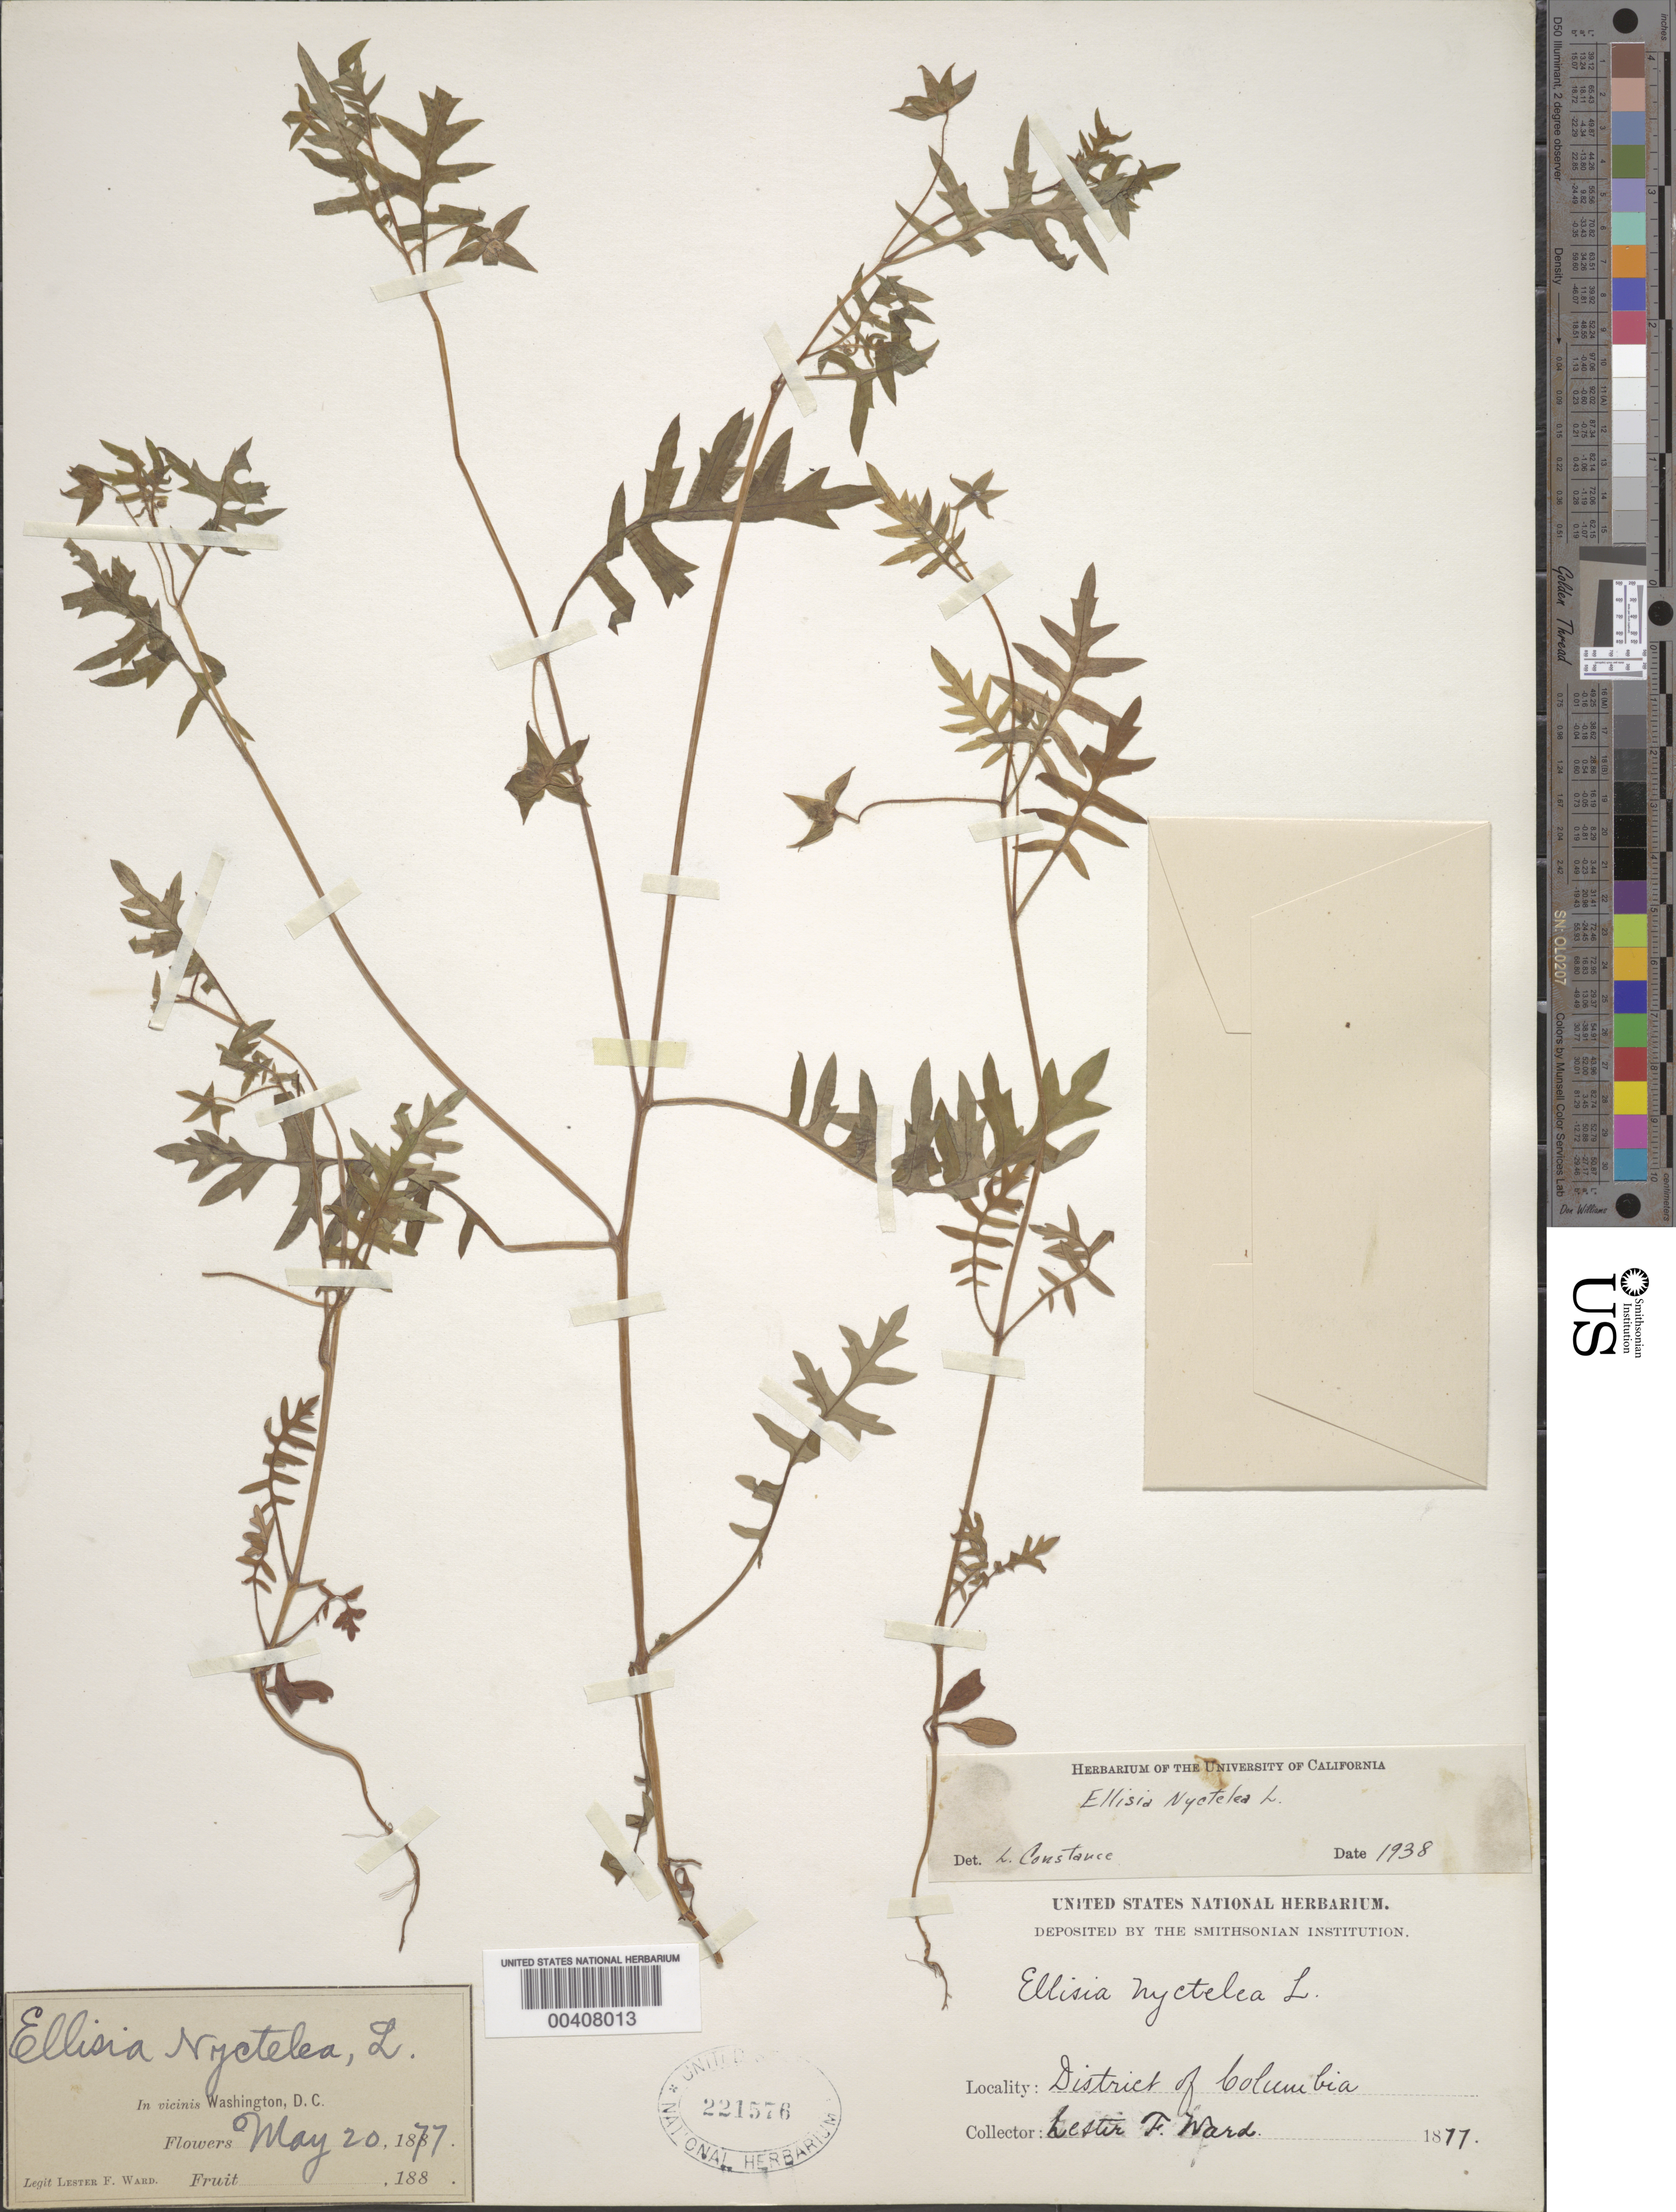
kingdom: Plantae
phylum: Tracheophyta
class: Magnoliopsida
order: Boraginales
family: Hydrophyllaceae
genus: Ellisia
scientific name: Ellisia nyctelea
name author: L.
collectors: L. F. Ward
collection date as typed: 20 May 1877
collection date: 1877-05-20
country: United States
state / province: District of Columbia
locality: Washington DC area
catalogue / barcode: US 221576